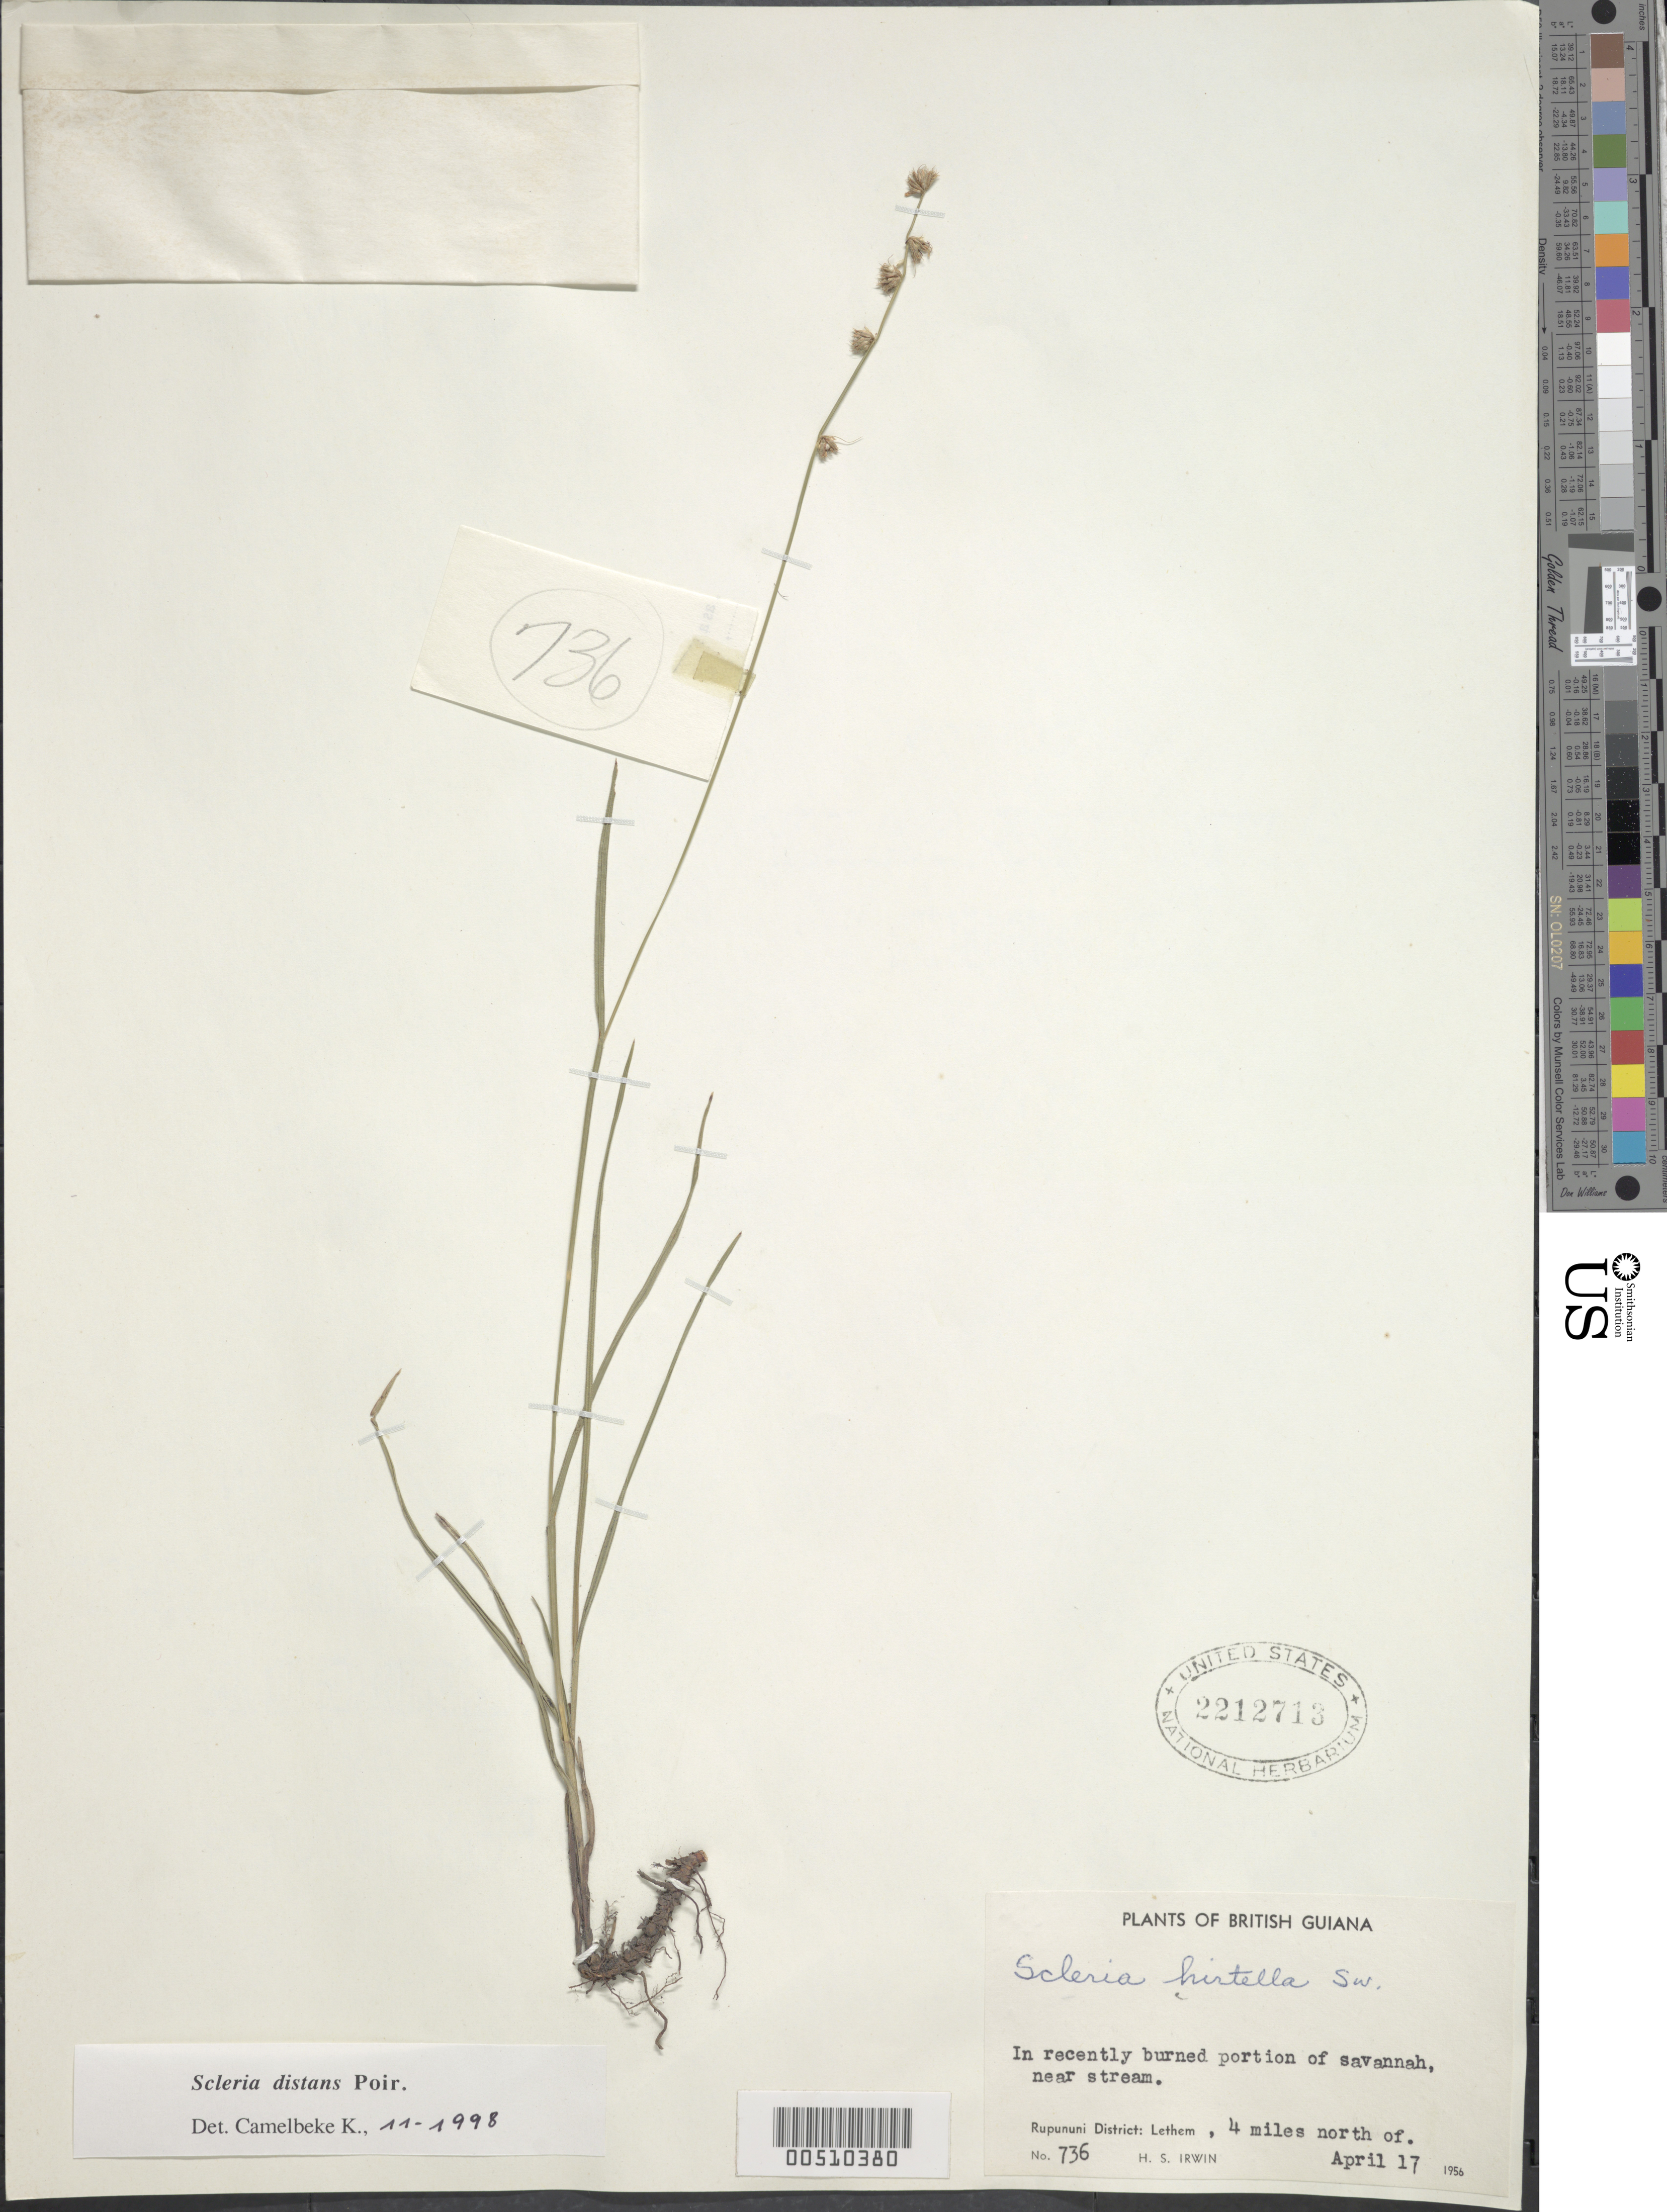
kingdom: Plantae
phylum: Tracheophyta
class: Liliopsida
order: Poales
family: Cyperaceae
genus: Scleria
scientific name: Scleria distans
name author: Poir.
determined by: Camelbeke, K.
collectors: H. Irwin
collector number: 736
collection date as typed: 17 Apr 1956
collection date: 1956-04-17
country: Guyana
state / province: U. Takutu-U. Essequibo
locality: Lethem, 4 mi. N of. [In former Rupununi Region.]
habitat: In recently burned portion of savannah near stream.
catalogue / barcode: US 2212713